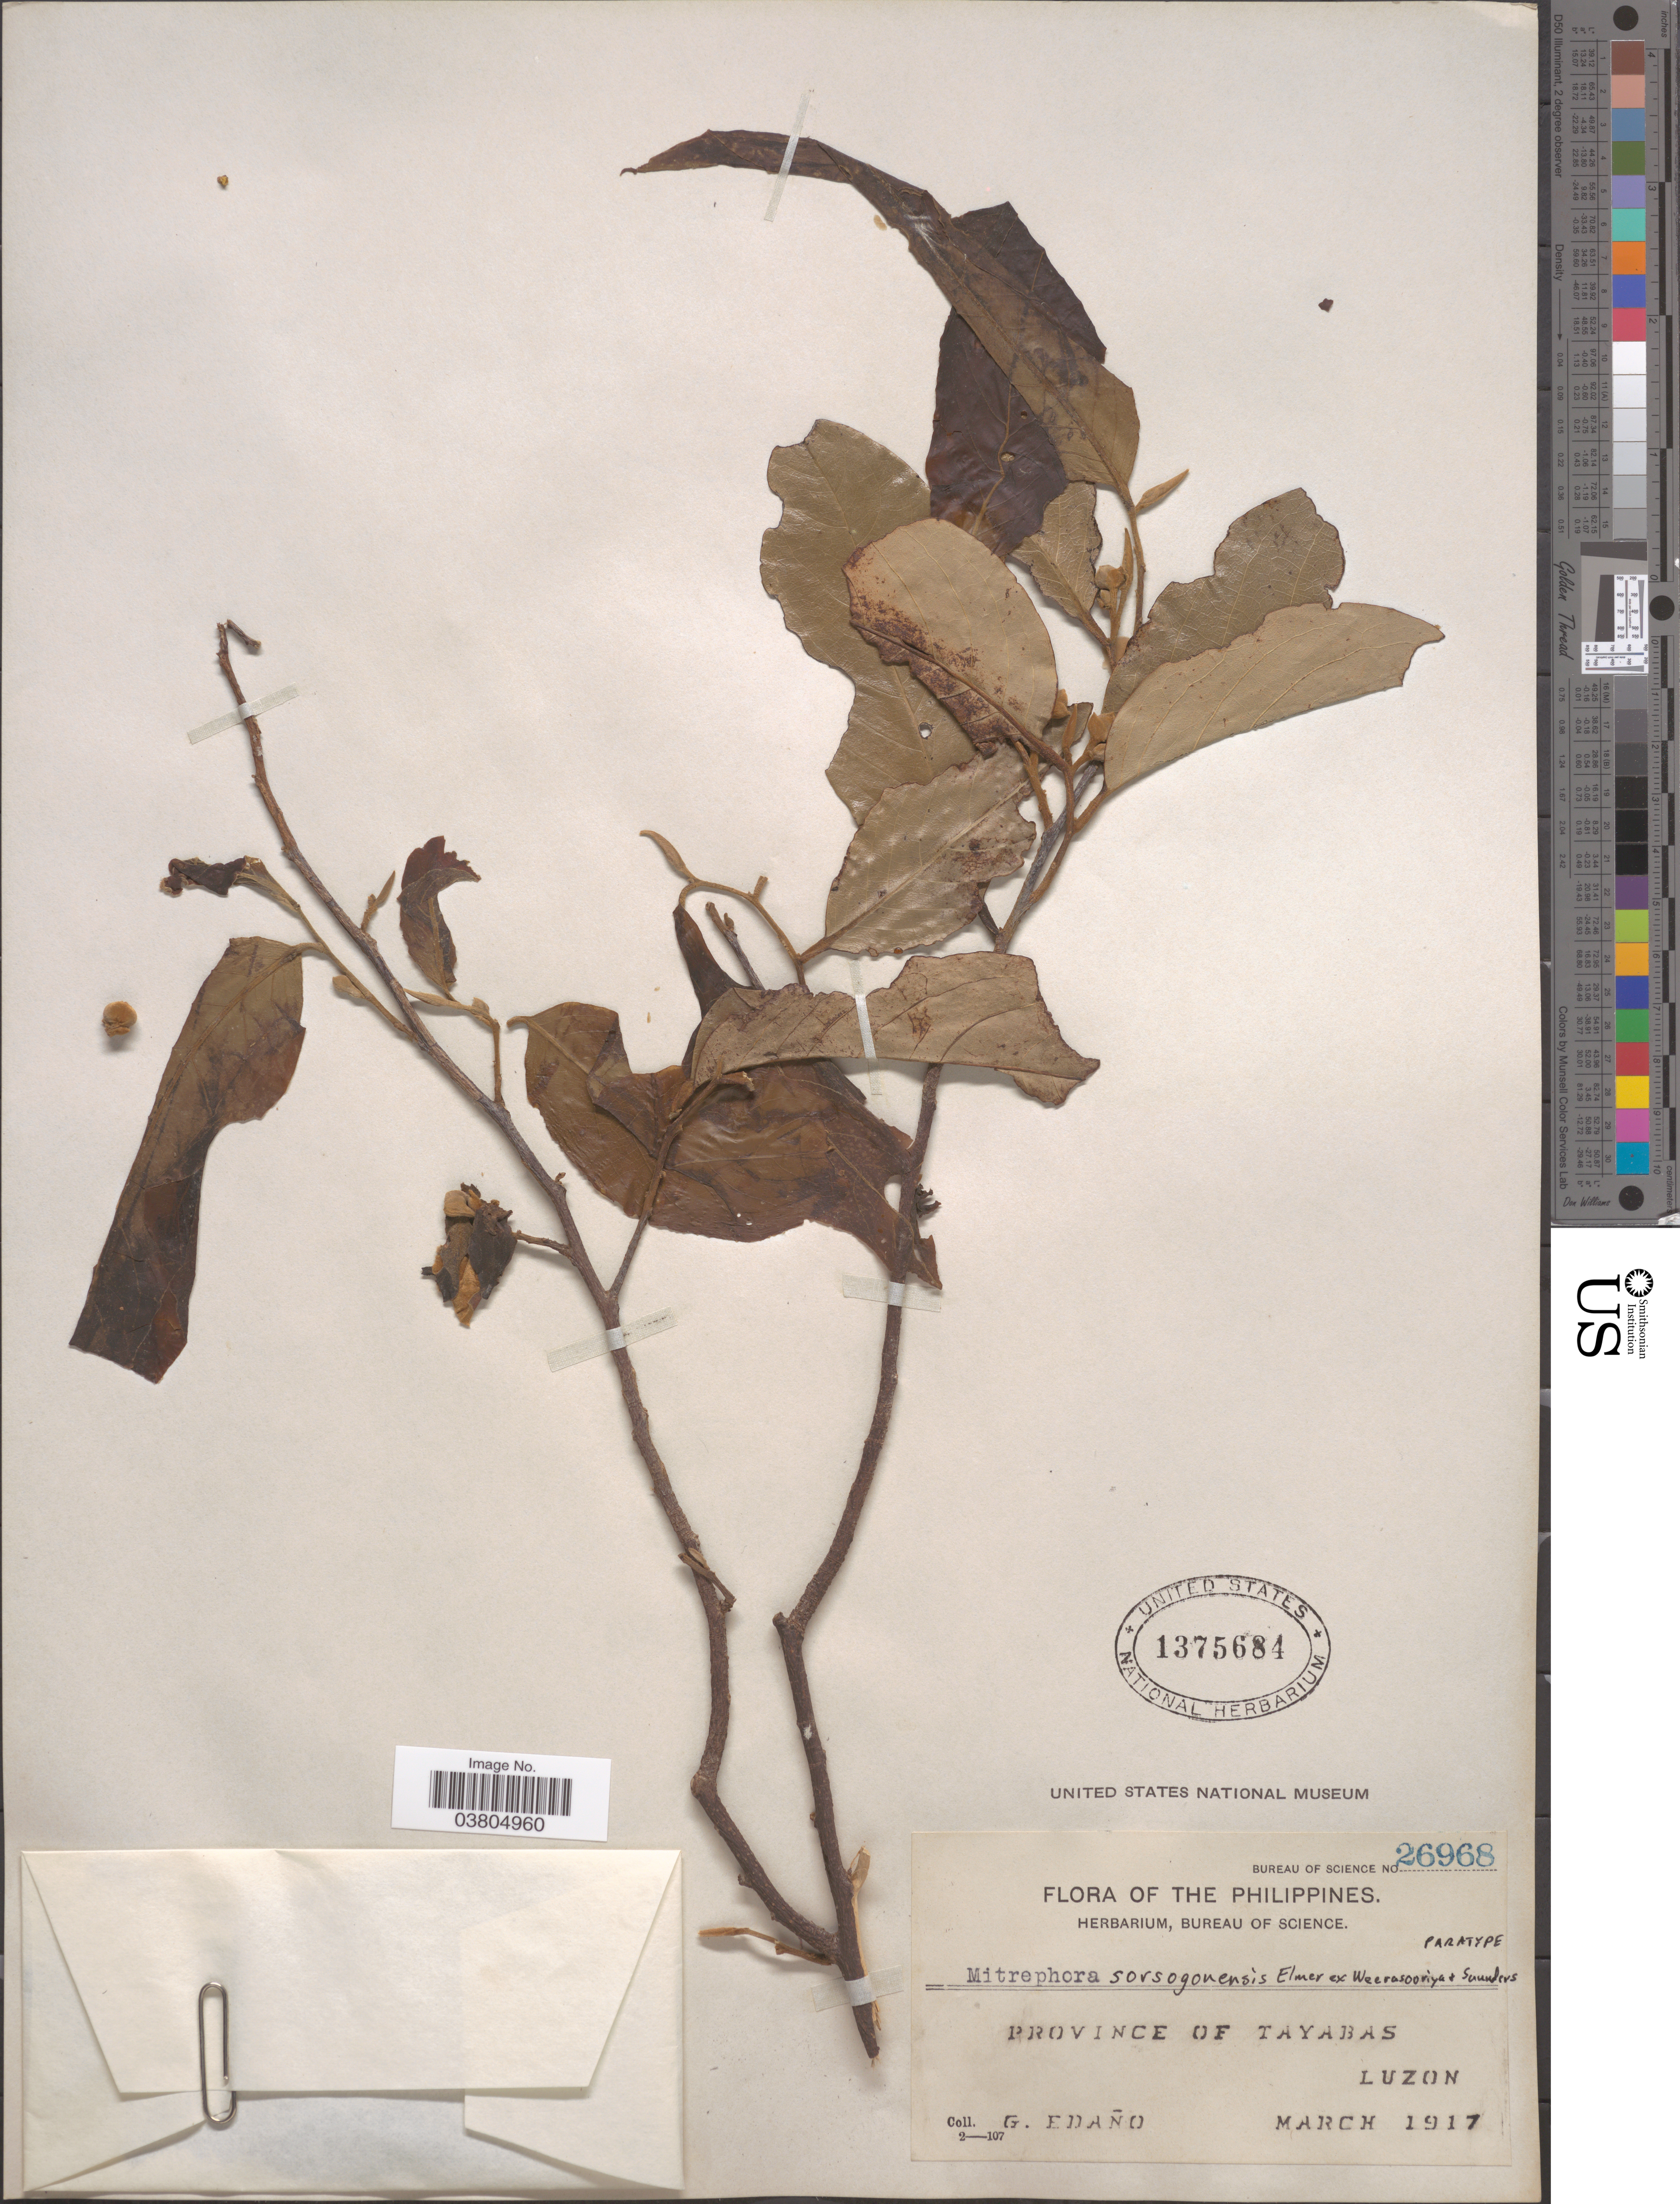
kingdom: Plantae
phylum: Tracheophyta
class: Magnoliopsida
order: Magnoliales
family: Annonaceae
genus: Mitrephora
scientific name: Mitrephora sorsogonensis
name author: Elmer ex Weeras. & R.M.K. Saunders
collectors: G. Edaño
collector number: Bureau of Science 26968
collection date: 1917-03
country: Philippines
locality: Province of Tayabas. Luzon.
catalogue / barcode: US 1375684